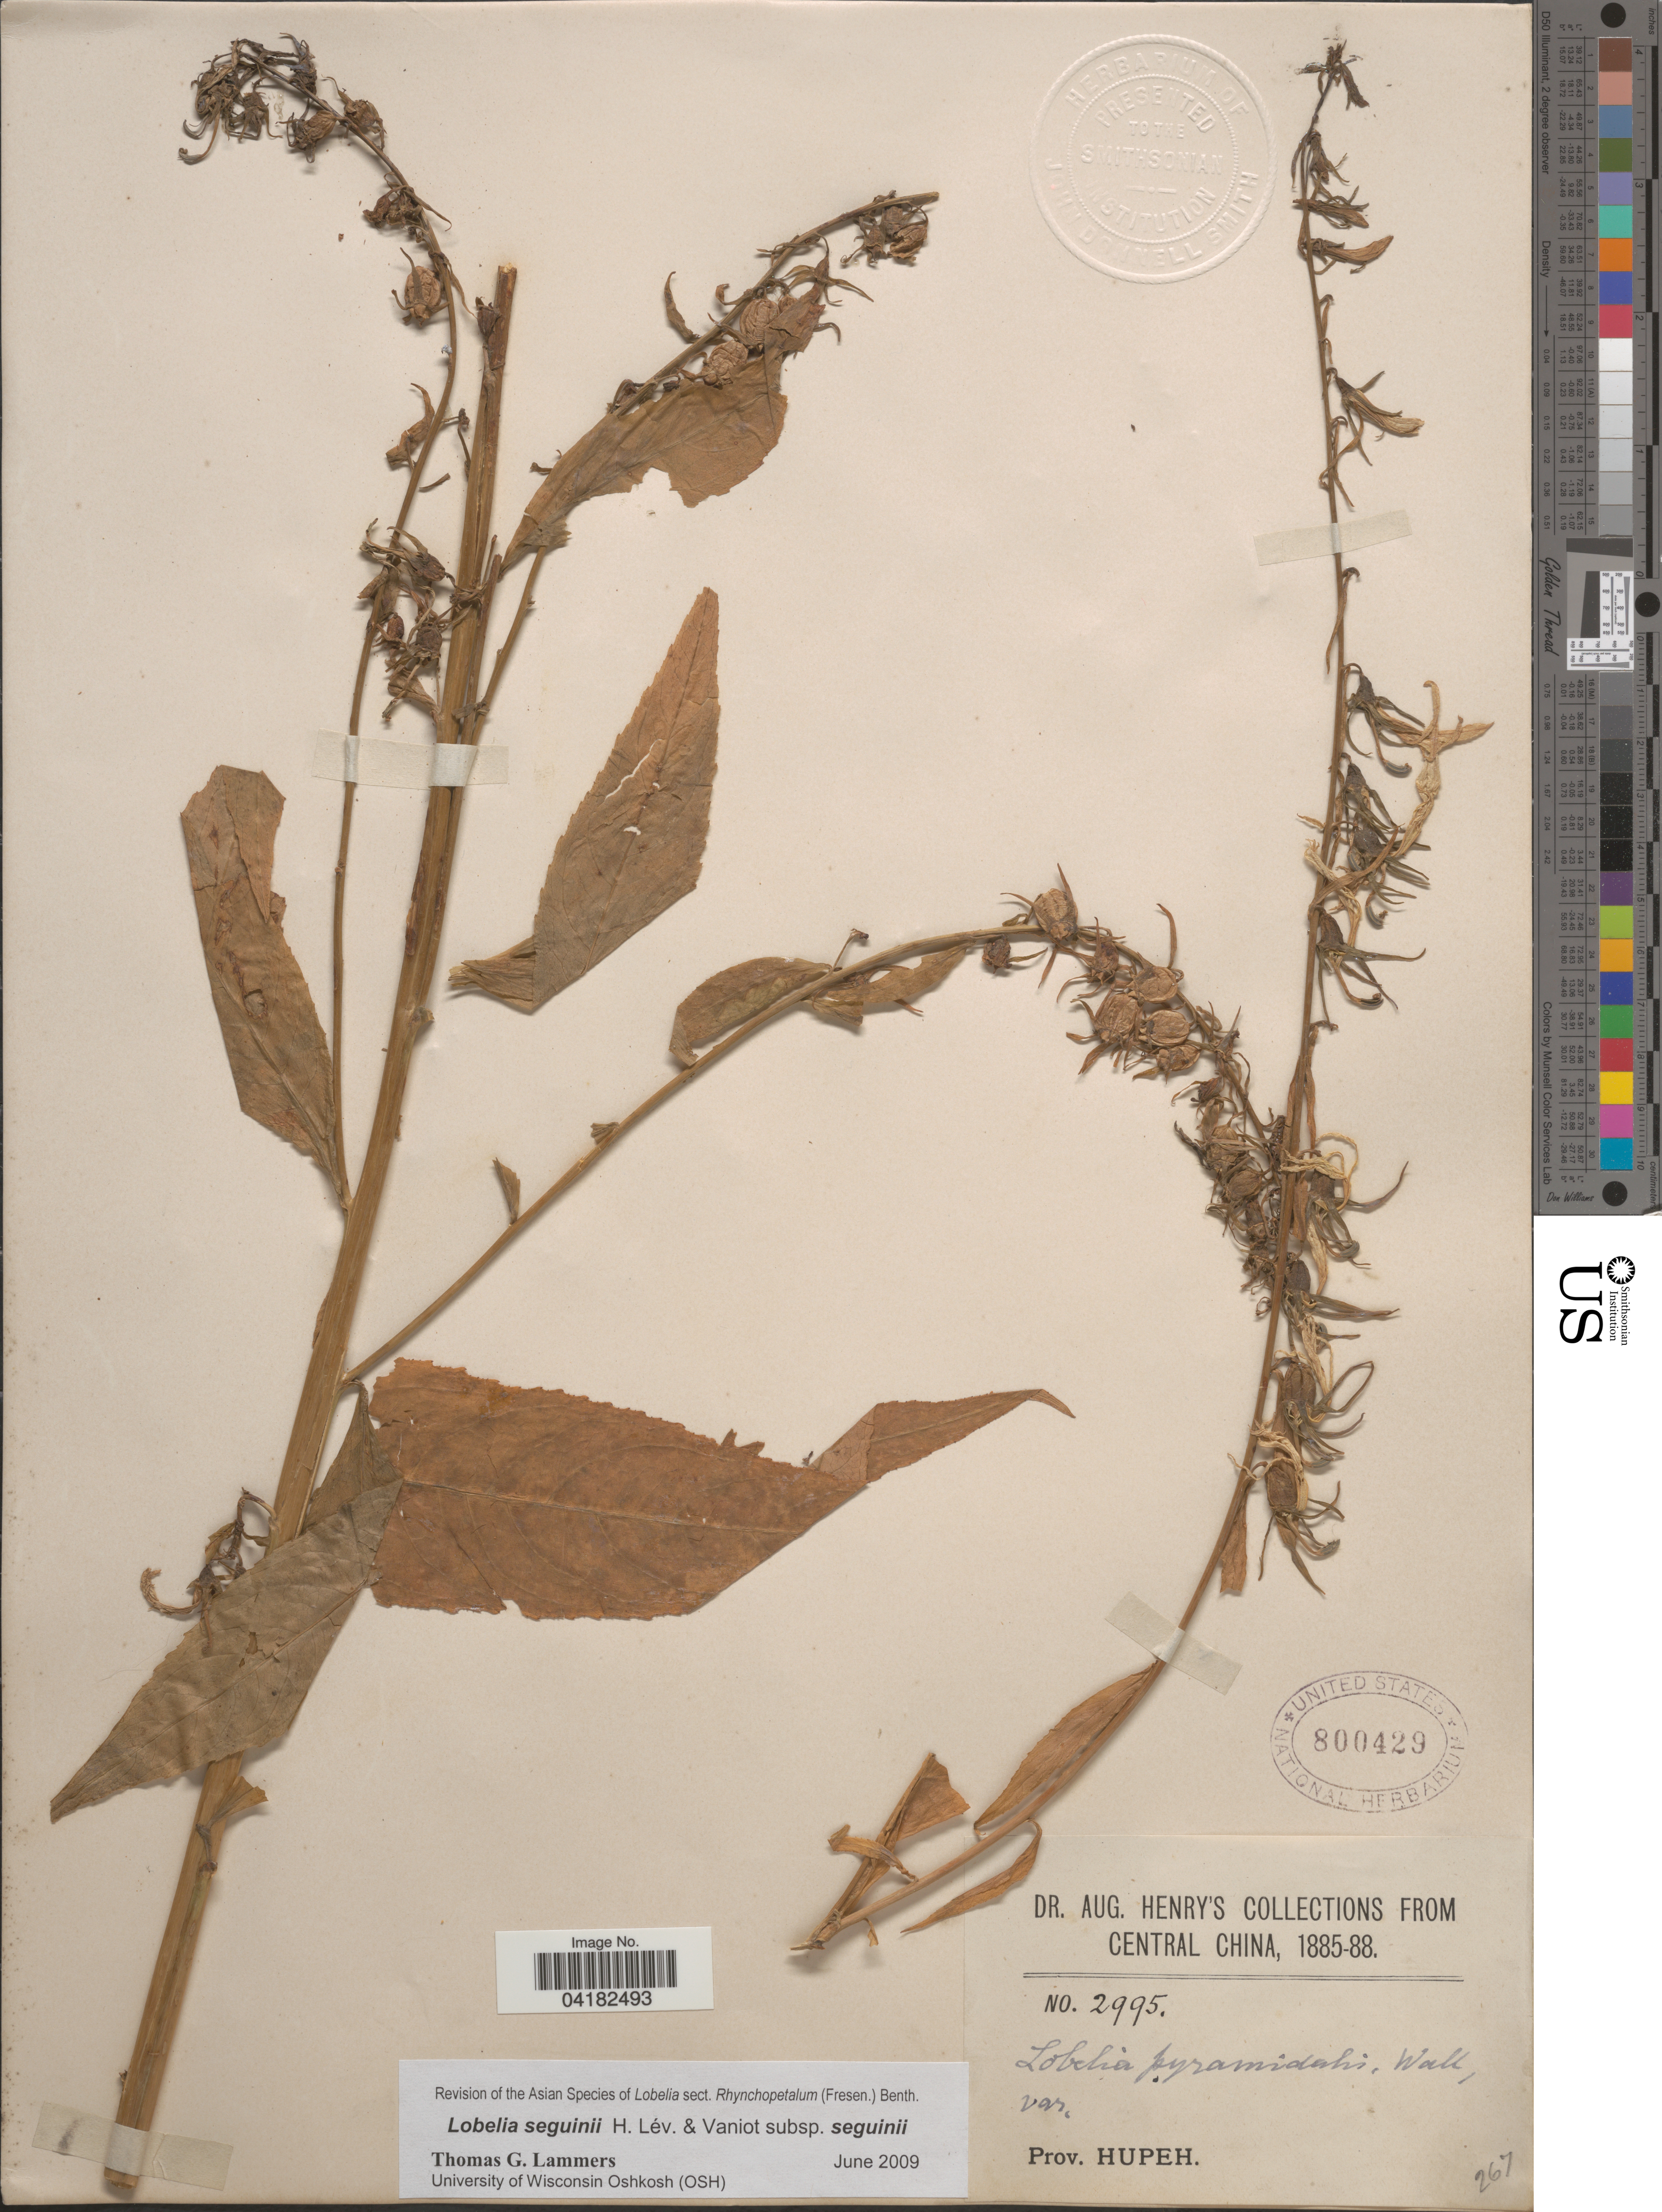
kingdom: Plantae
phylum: Tracheophyta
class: Magnoliopsida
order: Asterales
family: Campanulaceae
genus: Lobelia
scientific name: Lobelia seguinii subsp. seguinii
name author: H. Lév. & Vaniot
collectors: A. Henry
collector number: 2995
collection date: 1885/1888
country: China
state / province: Hubei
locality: Central China.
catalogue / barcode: US 800429